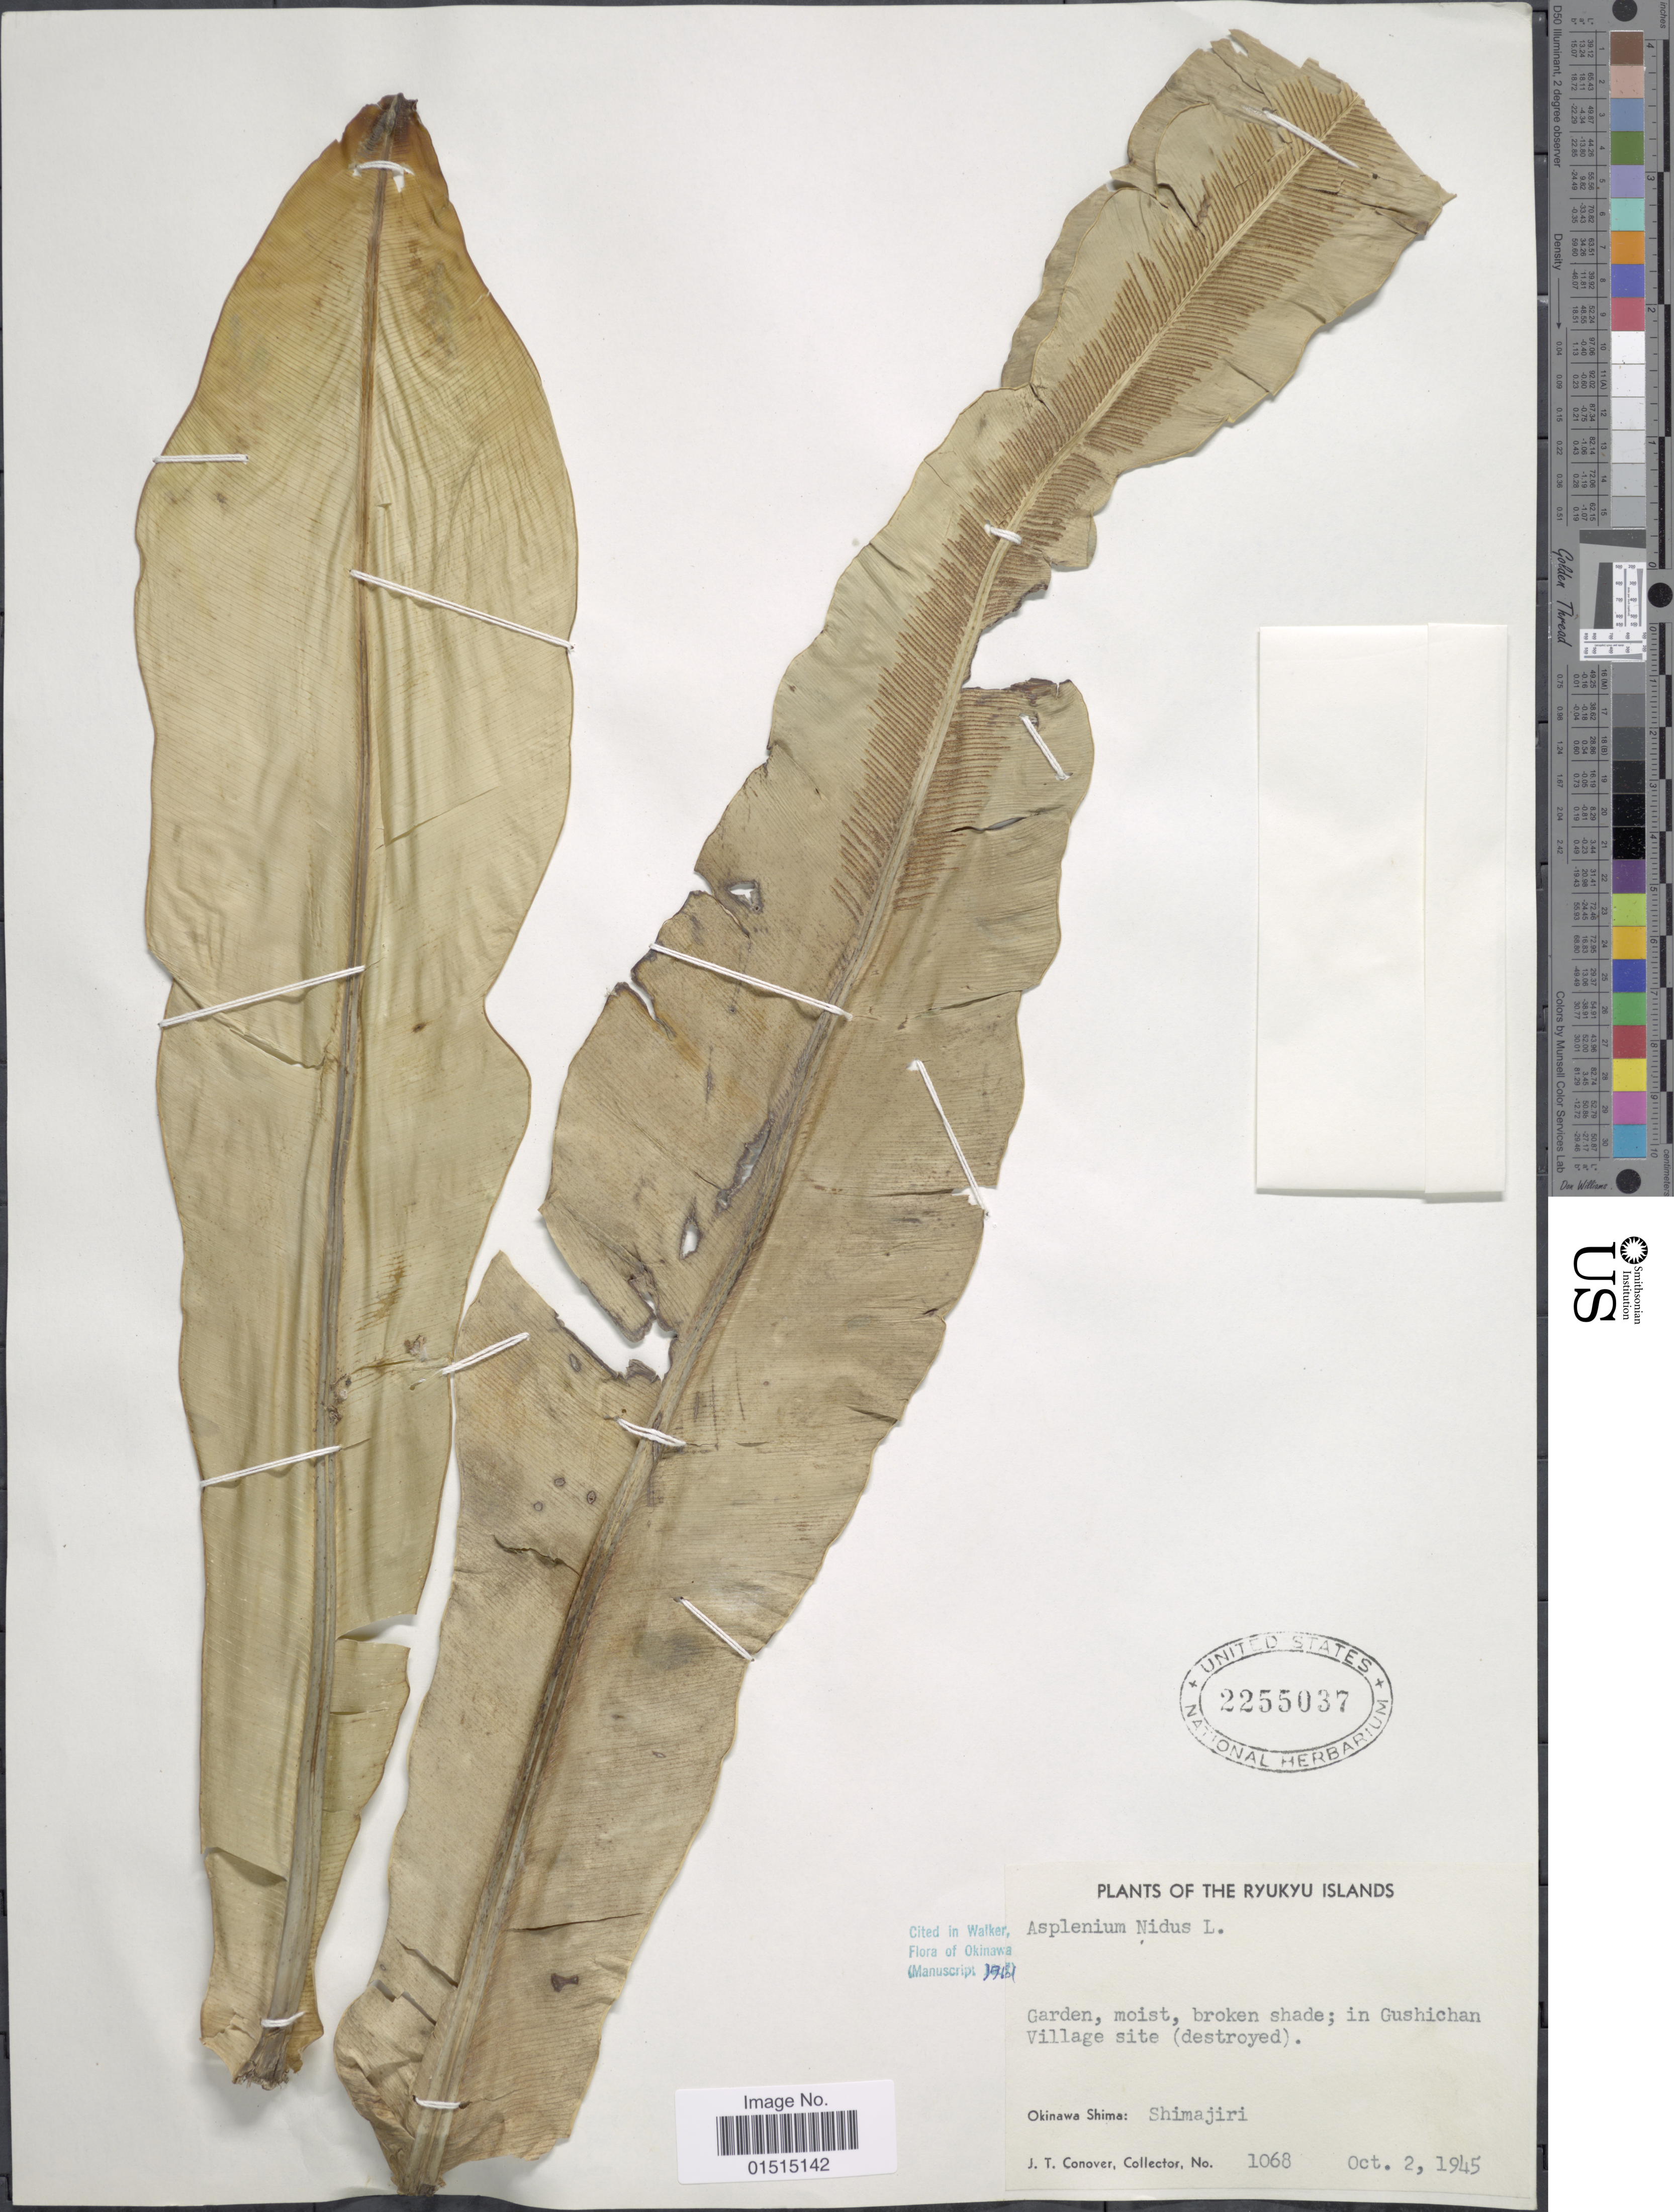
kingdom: Plantae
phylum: Tracheophyta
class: Polypodiopsida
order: Polypodiales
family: Aspleniaceae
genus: Asplenium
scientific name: Asplenium nidus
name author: L.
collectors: J. T. Conover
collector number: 1068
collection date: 1945-10-02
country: Japan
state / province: Okinawa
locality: Ryuku Islands, Garden, moist, broken shade; in Gushichan Village site (destroyed) Okinawa Shima: Shimajiri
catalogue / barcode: US 2255037